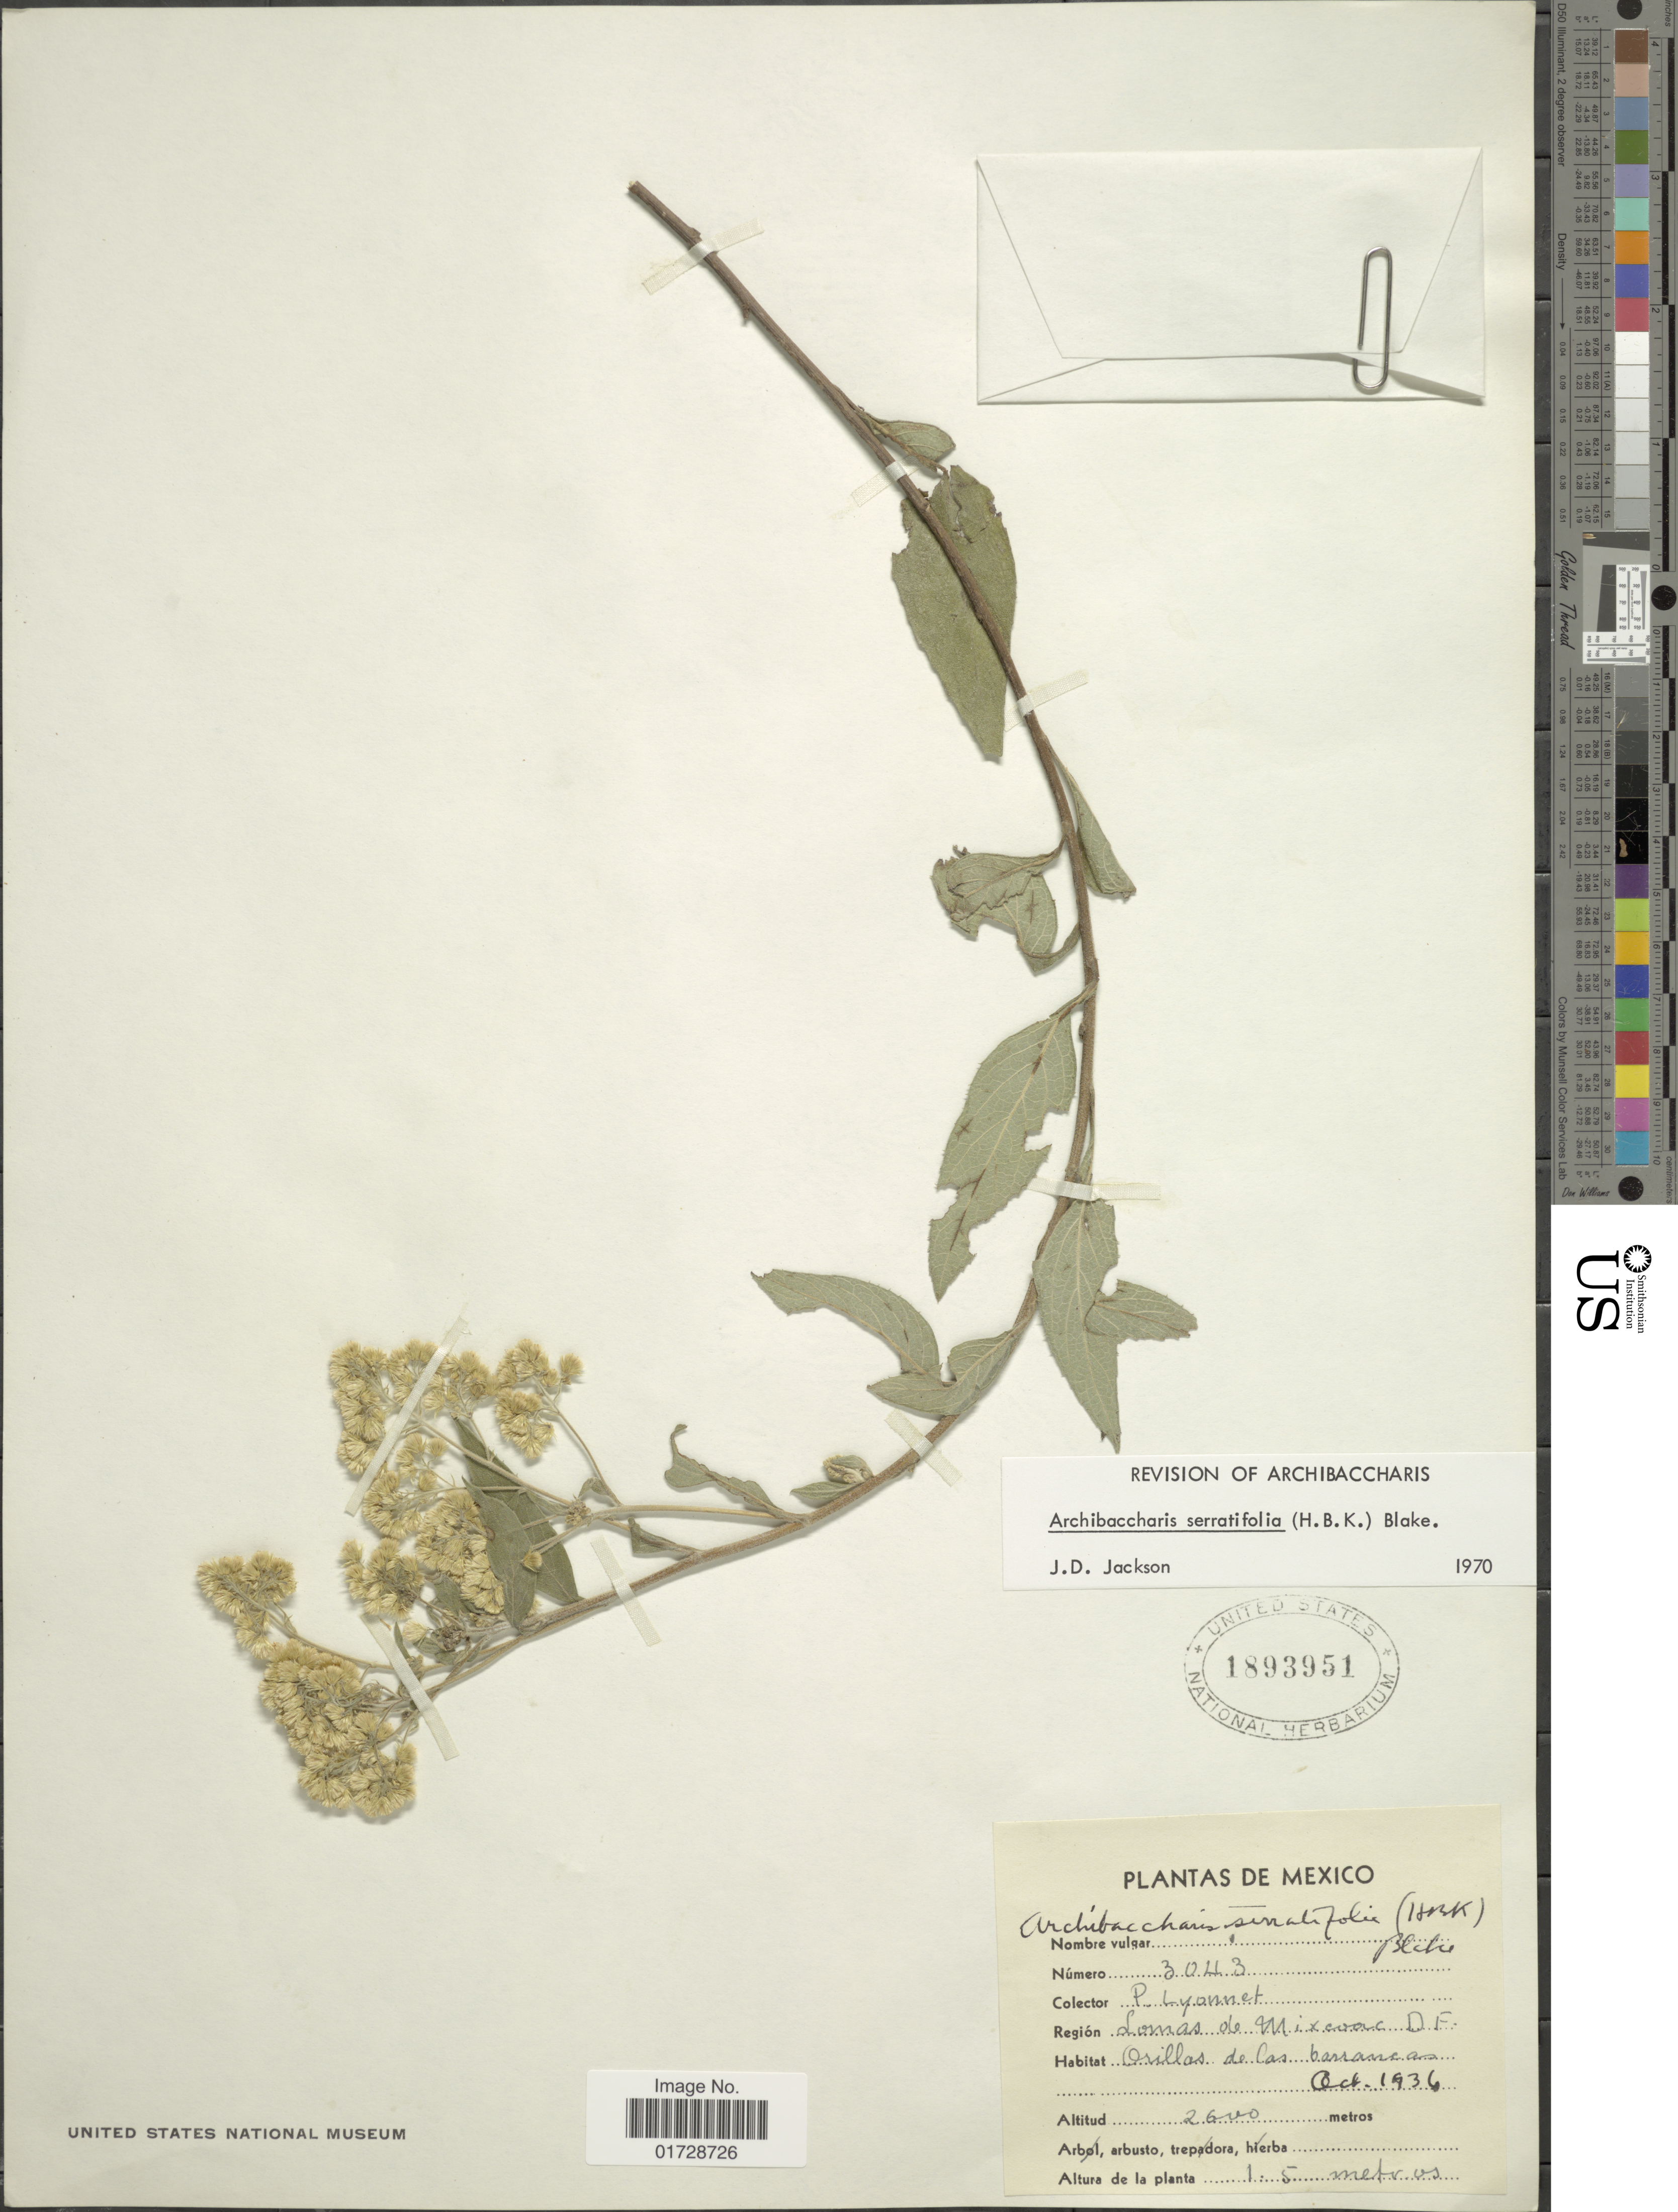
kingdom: Plantae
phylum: Tracheophyta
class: Magnoliopsida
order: Asterales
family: Asteraceae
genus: Archibaccharis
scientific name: Archibaccharis serratifolia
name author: (Kunth) S.F. Blake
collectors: P. Lyonnet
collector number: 3043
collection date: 1936-10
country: Mexico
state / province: Distrito Federal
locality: Lomas de Mixcoac, D. F.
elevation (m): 2600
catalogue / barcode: US 1893951